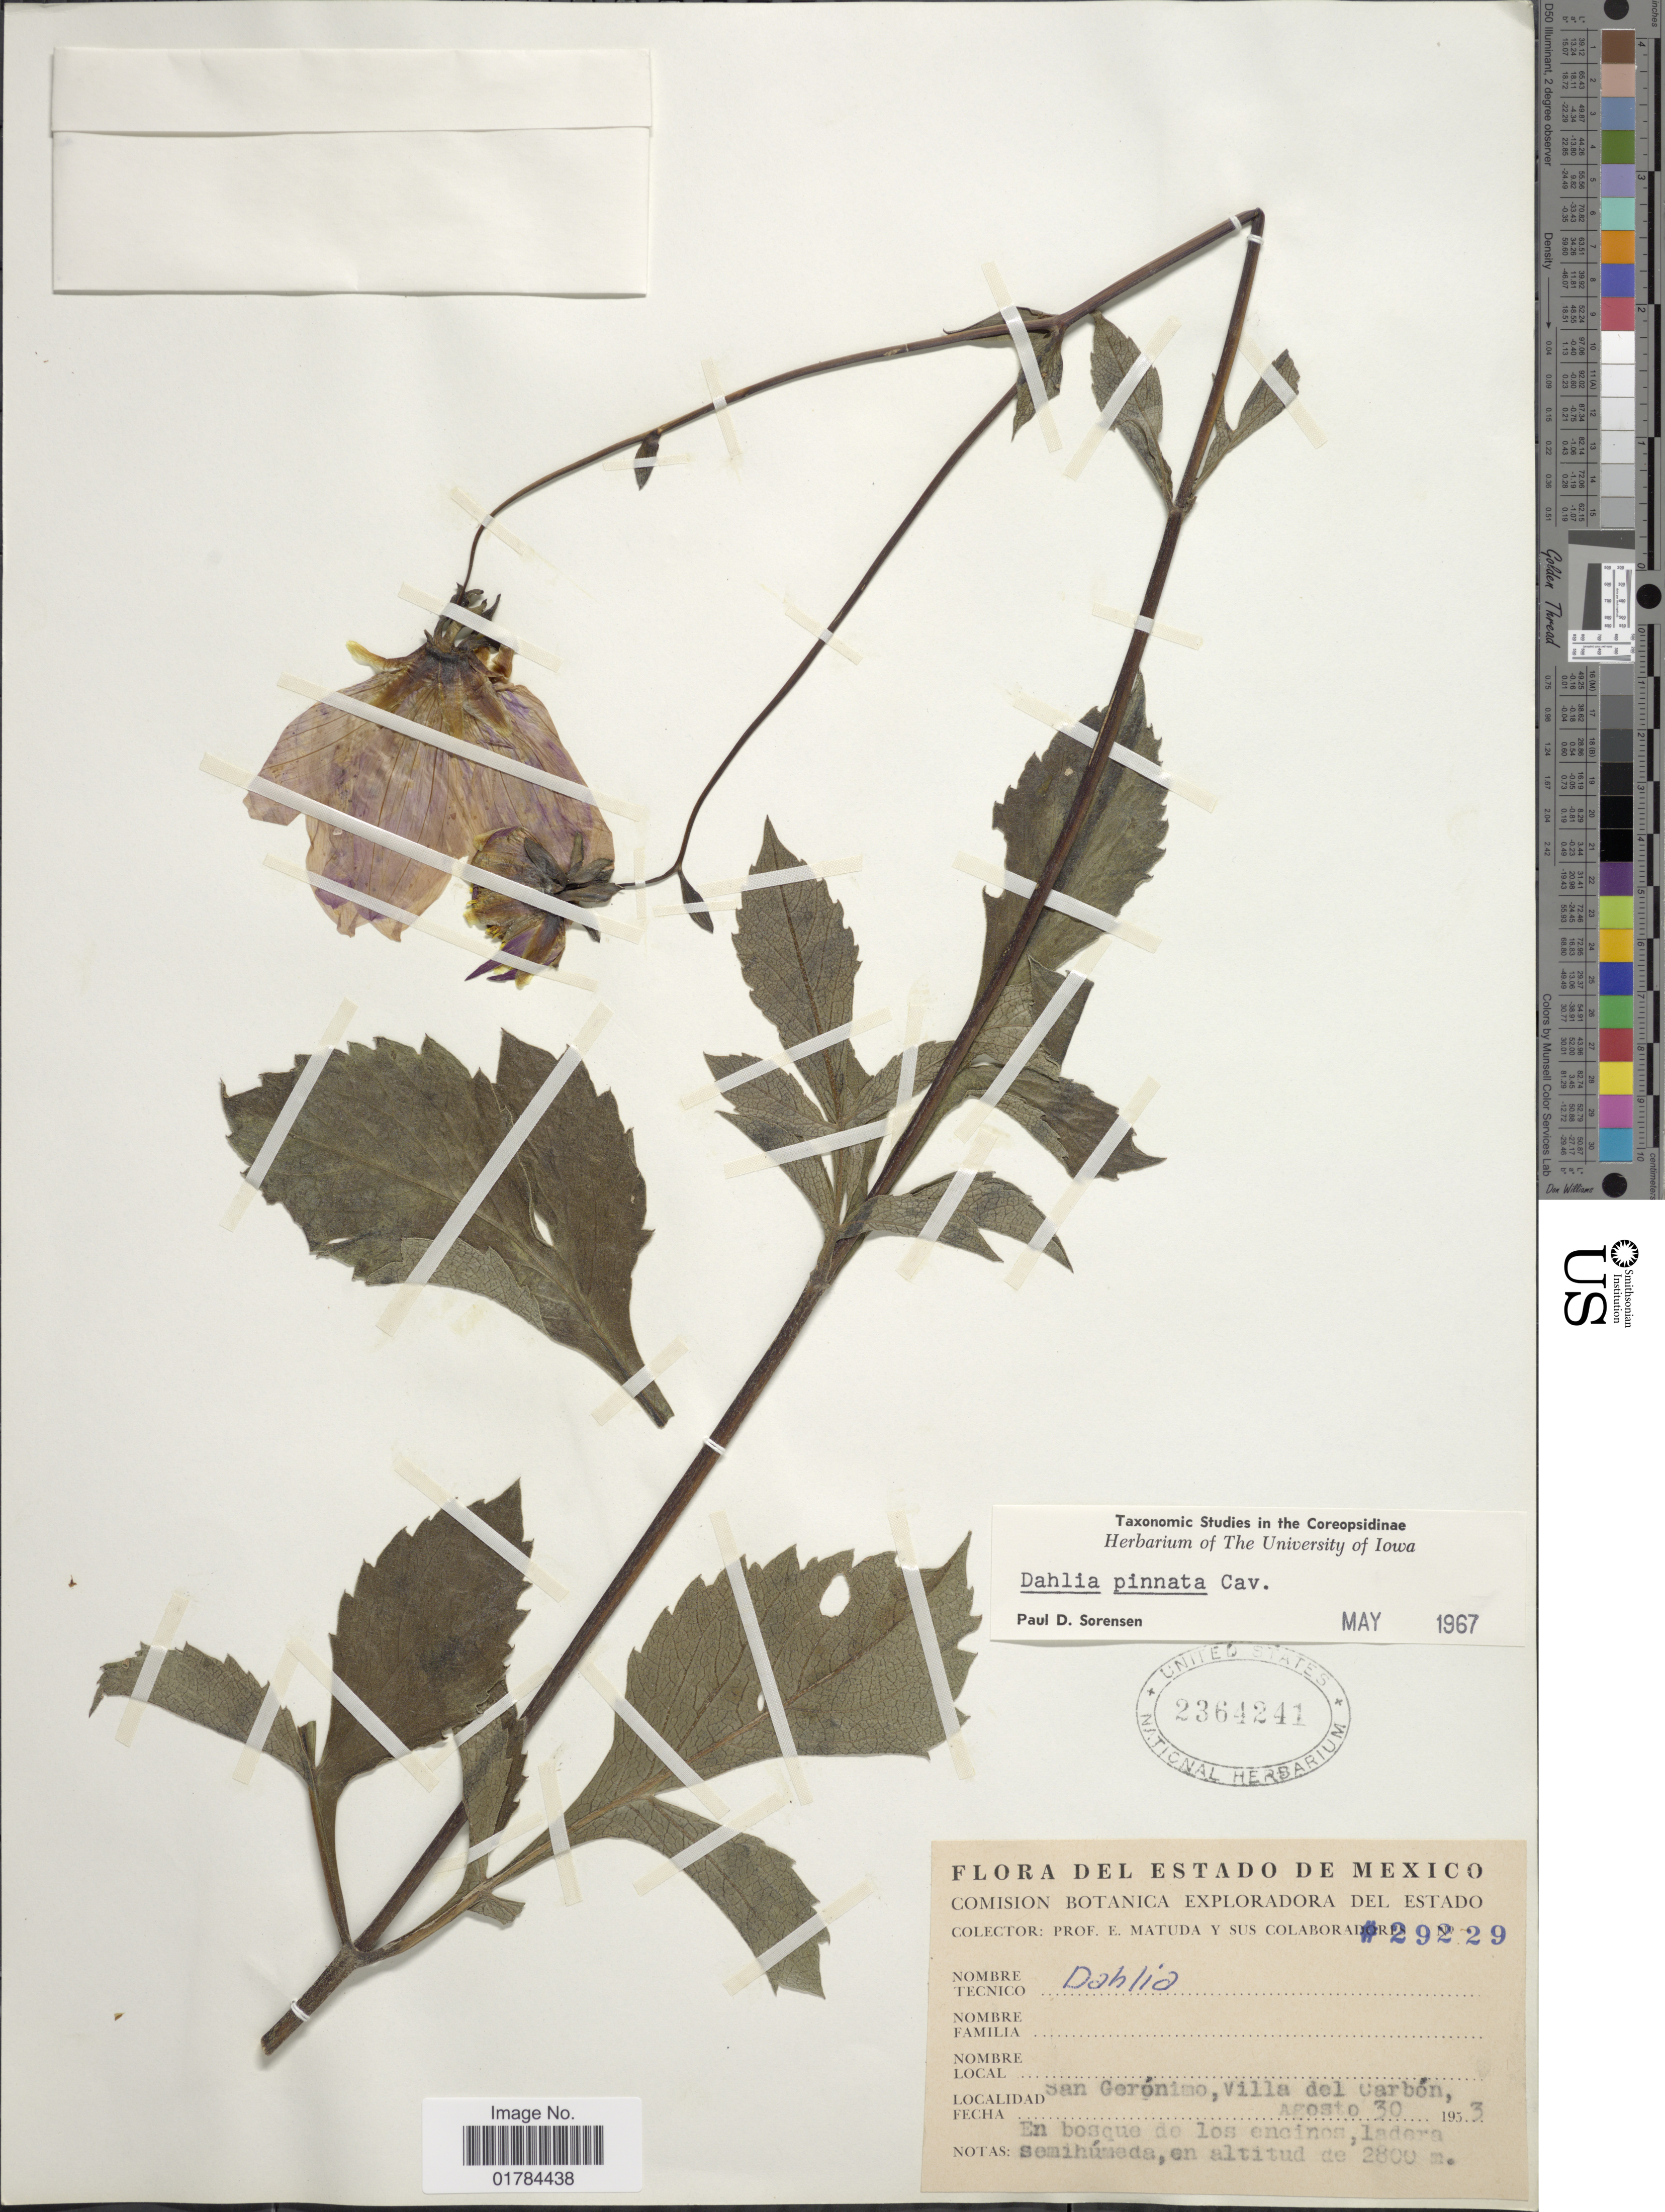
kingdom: Plantae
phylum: Tracheophyta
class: Magnoliopsida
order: Asterales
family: Asteraceae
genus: Dahlia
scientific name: Dahlia pinnata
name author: Cav.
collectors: E. Matuda & et al.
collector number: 29229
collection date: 1953-08-30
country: Mexico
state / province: México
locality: San Geronimo, Villa del Carbon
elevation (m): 2800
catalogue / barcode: US 2364241